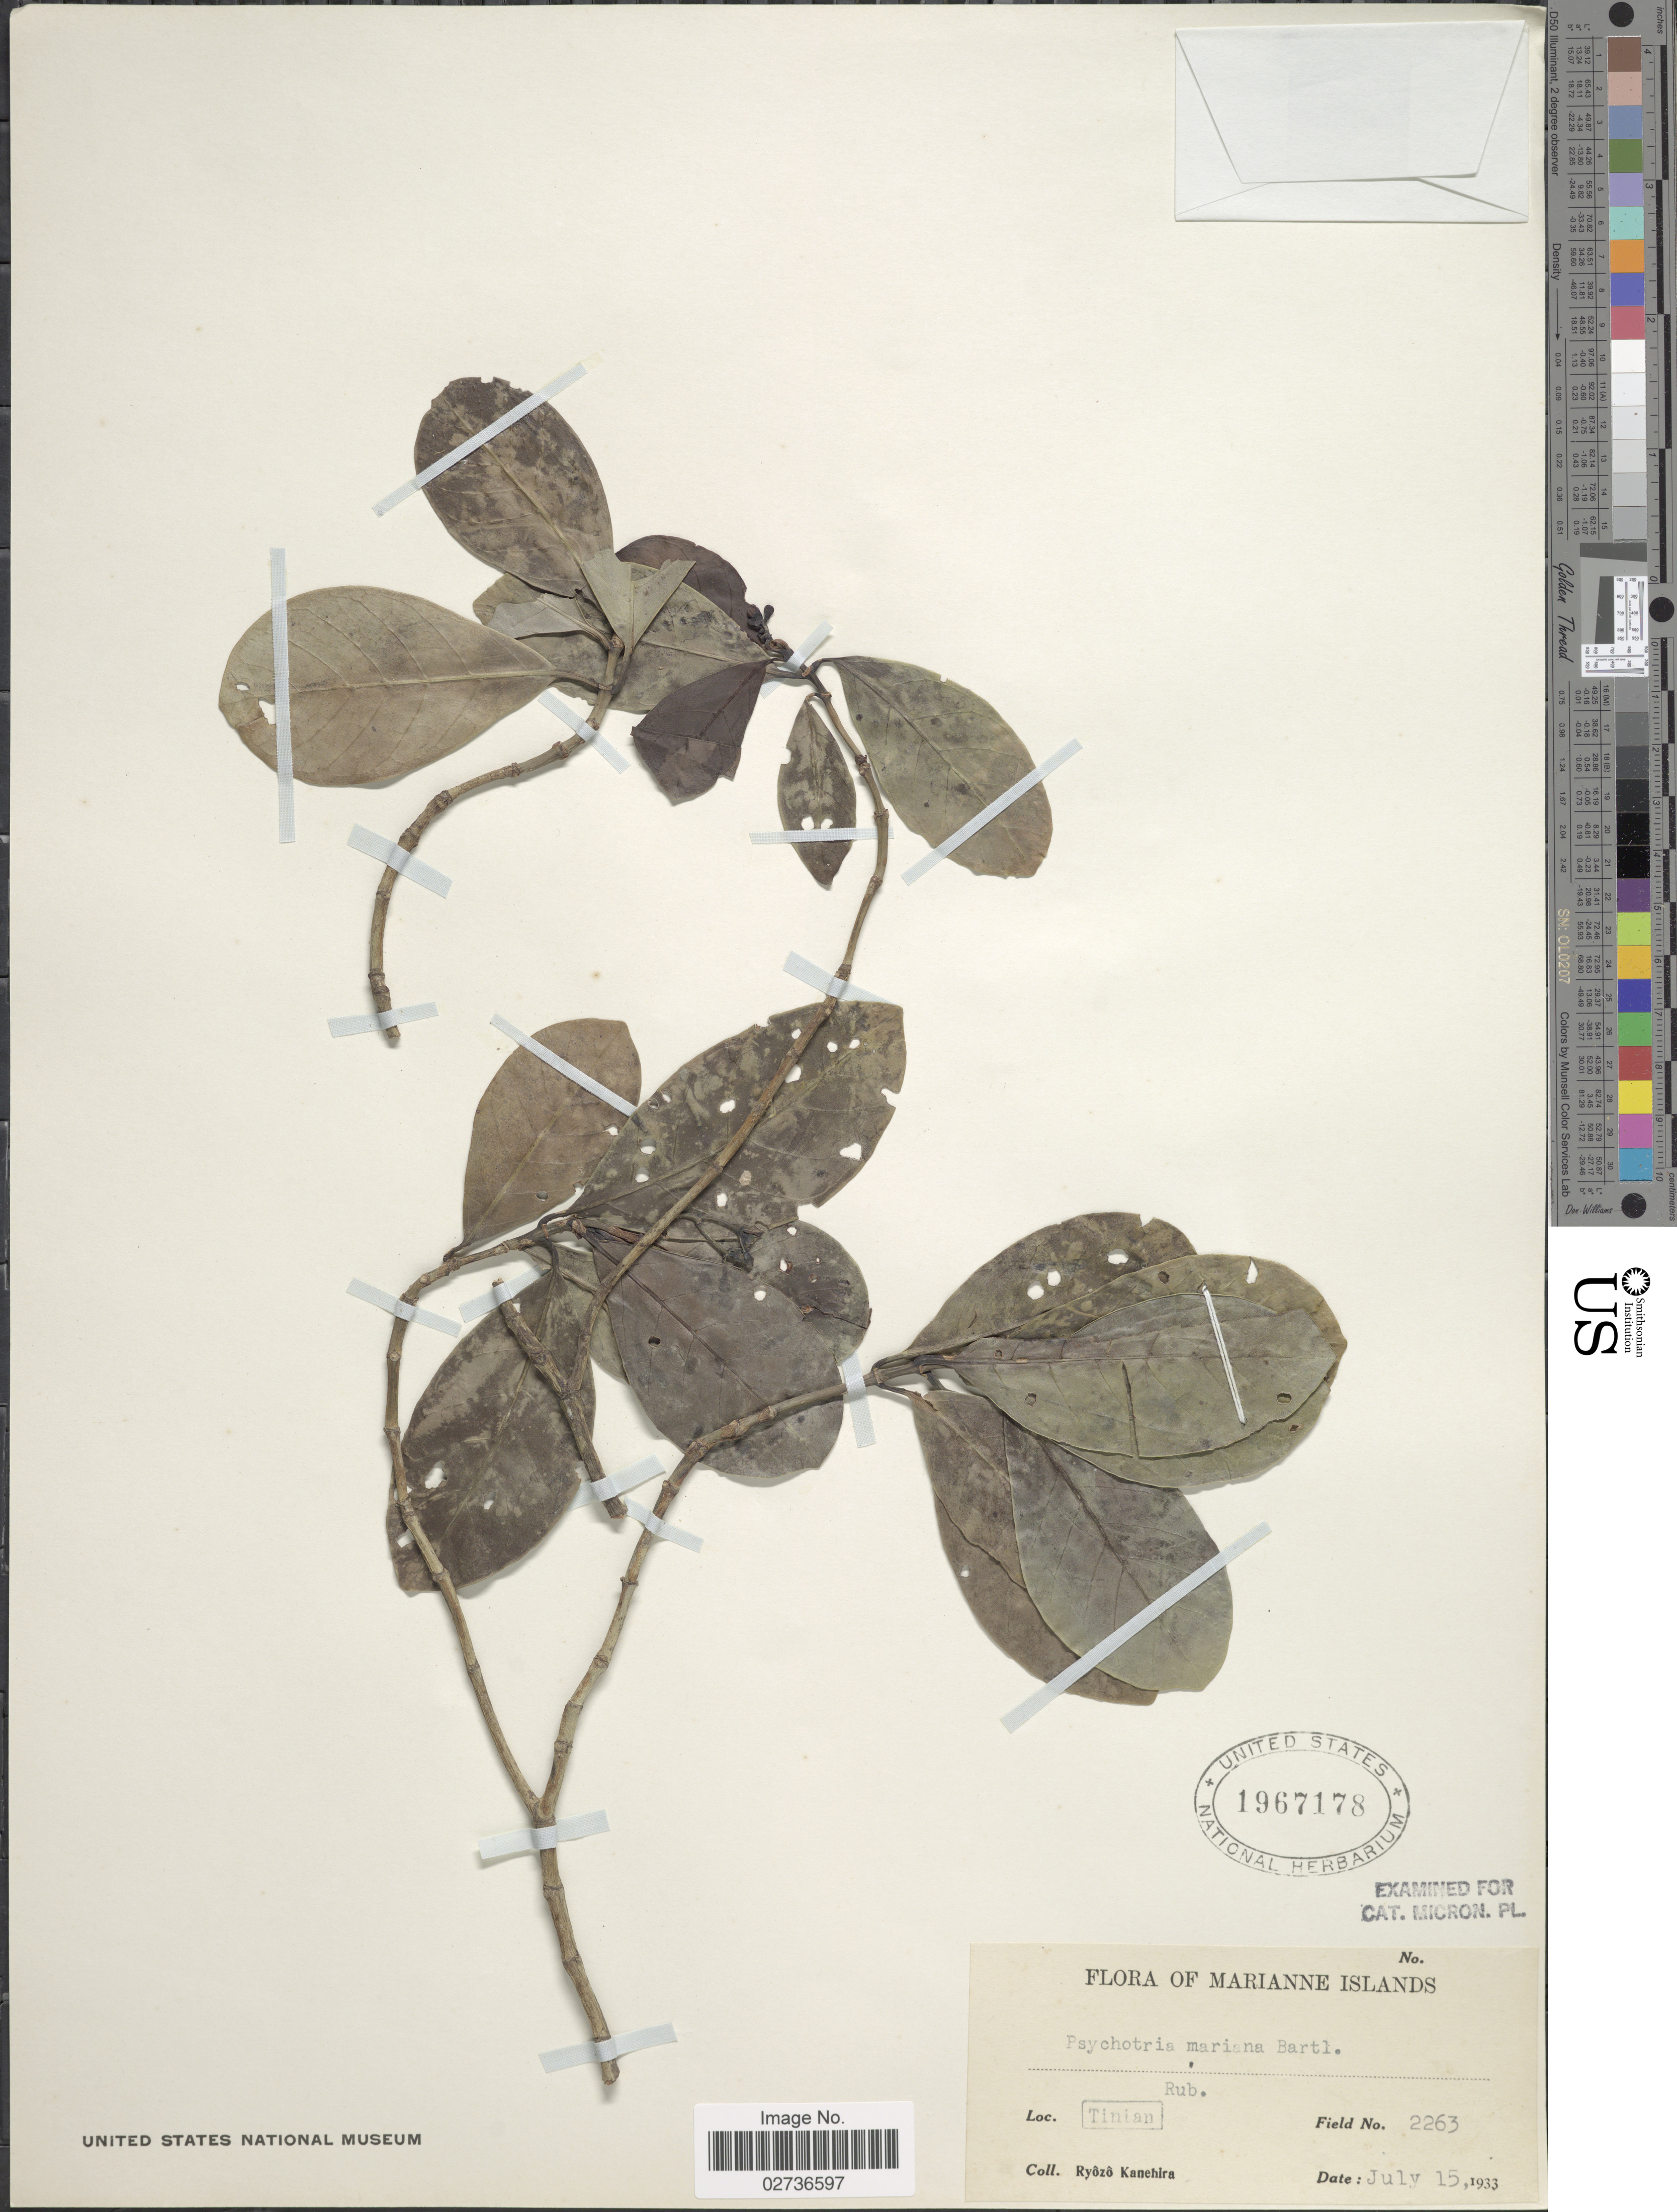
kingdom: Plantae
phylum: Tracheophyta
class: Magnoliopsida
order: Gentianales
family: Rubiaceae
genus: Psychotria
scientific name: Psychotria mariana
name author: Bartl. ex DC.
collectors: R. Kanehira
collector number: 2263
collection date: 1933-07-15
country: Northern Mariana Islands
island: Tinian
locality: Tinian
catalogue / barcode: US 1967178